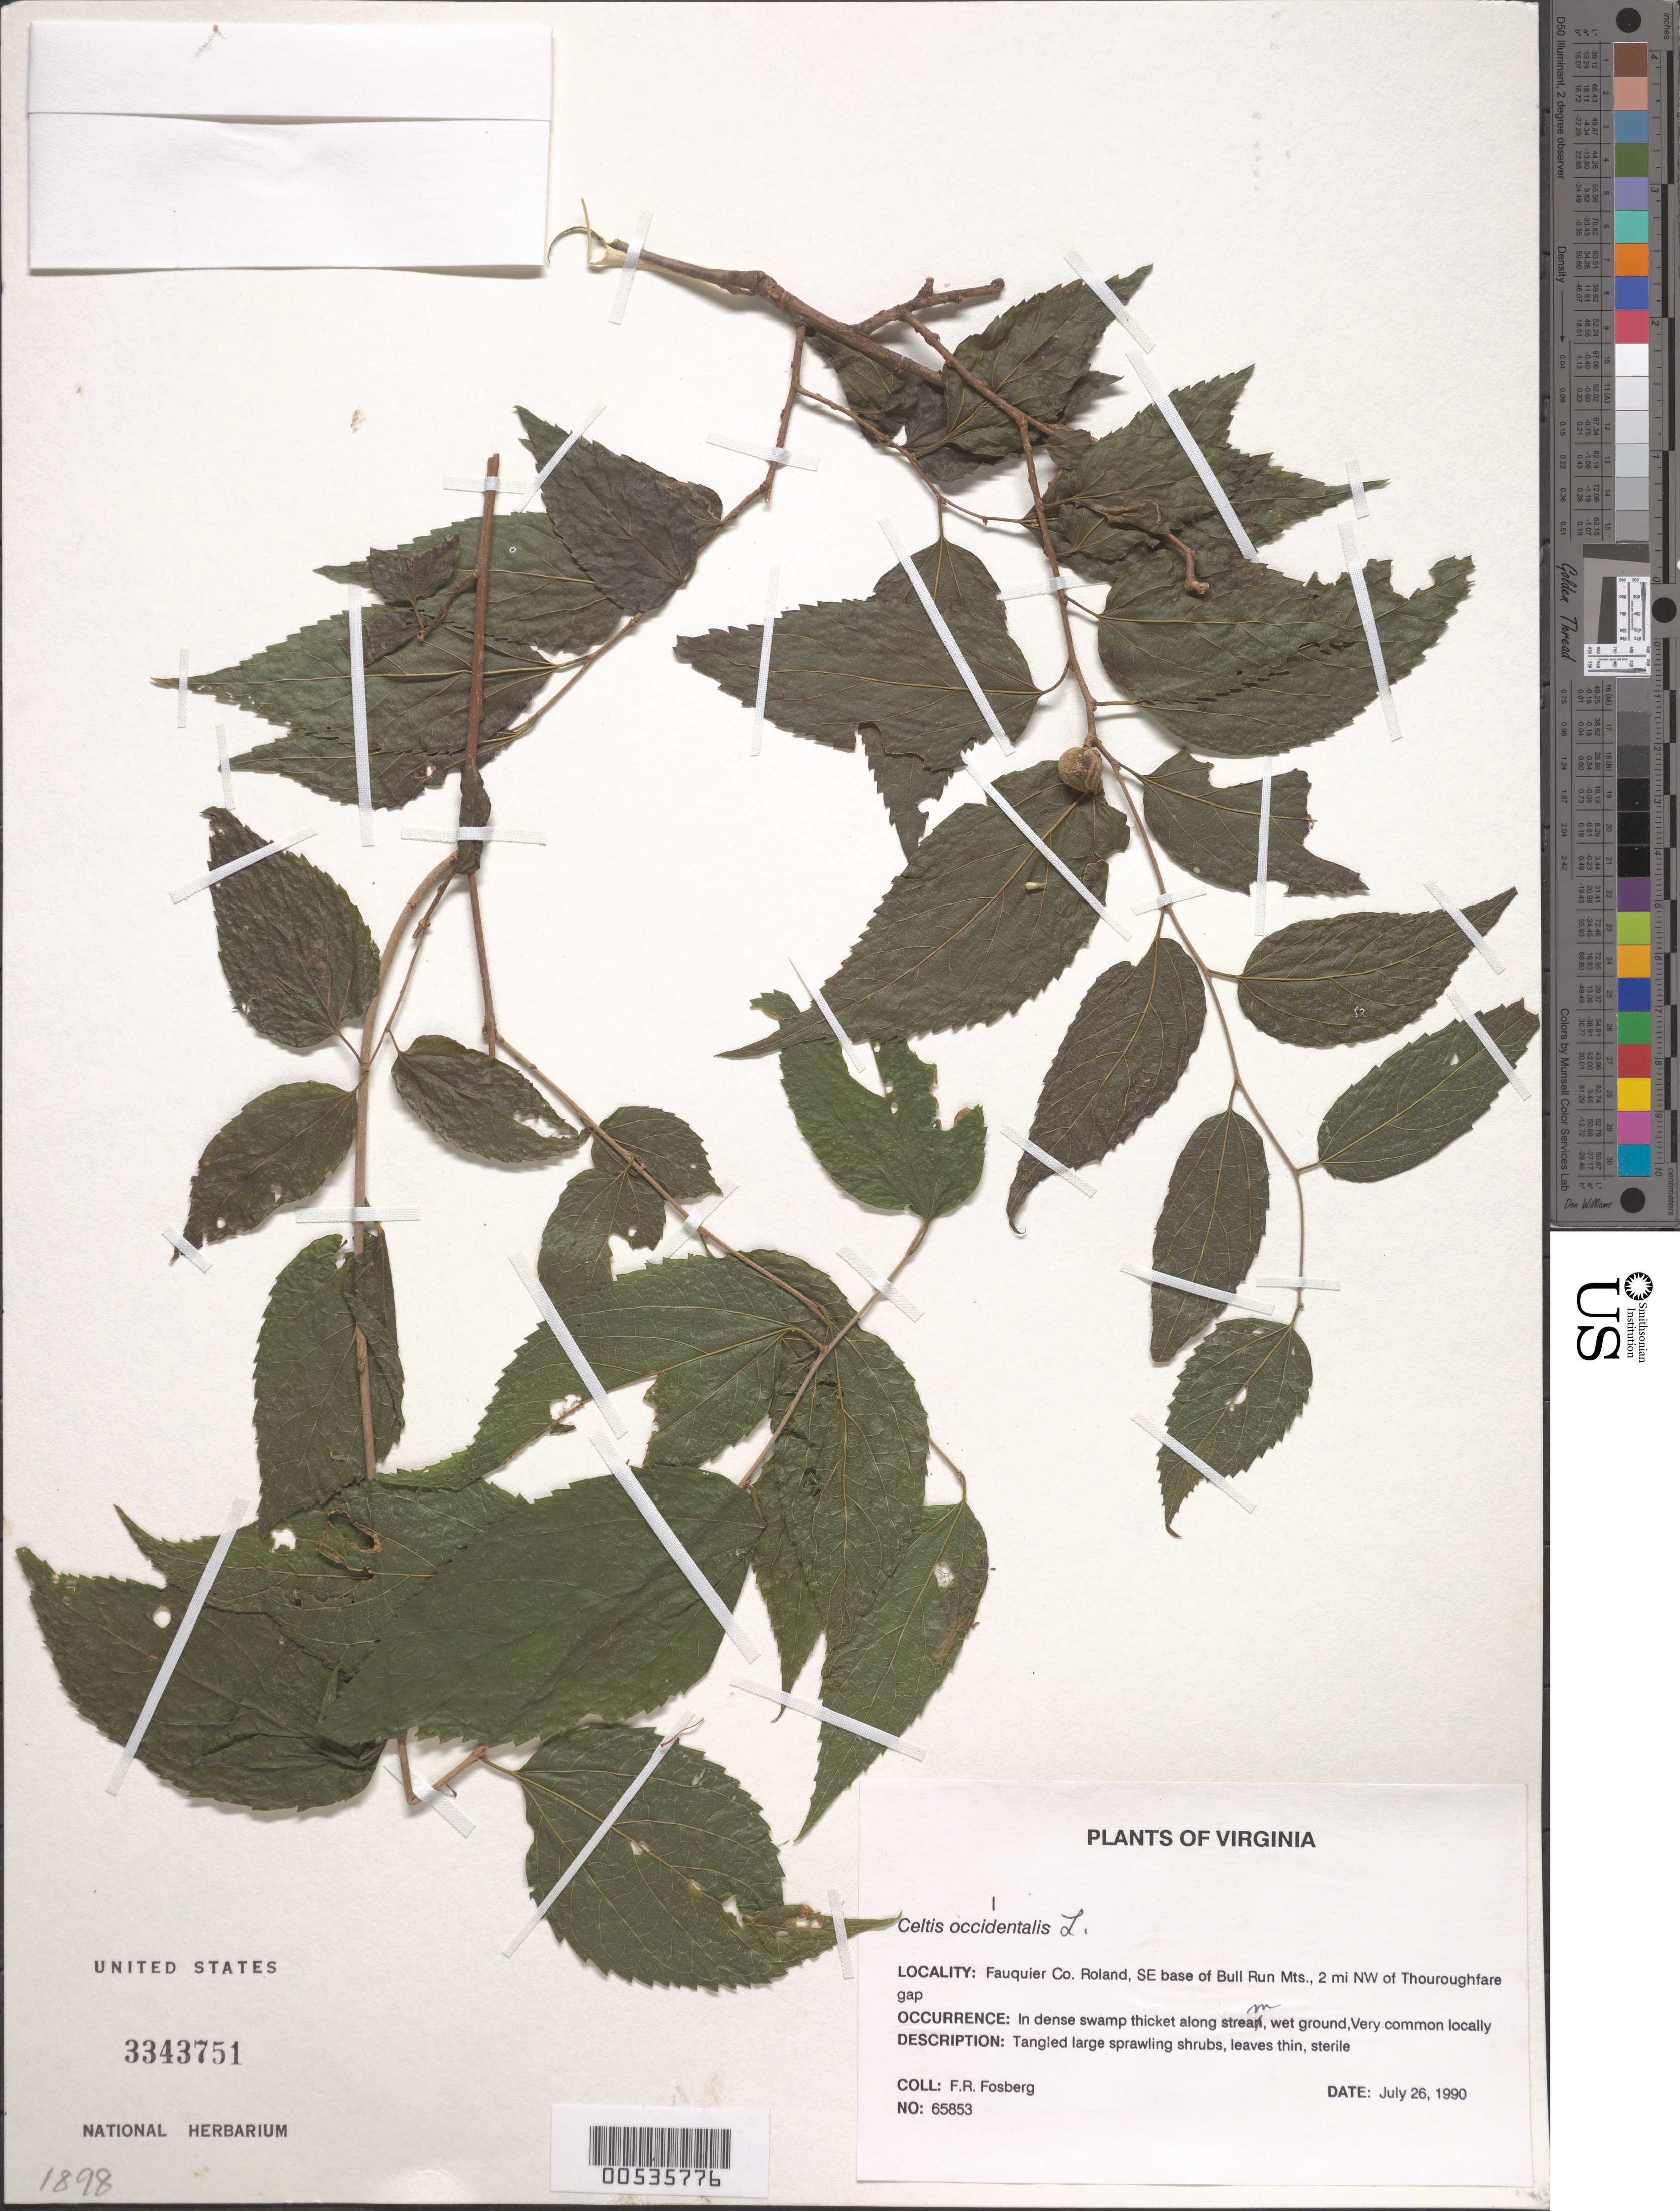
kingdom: Plantae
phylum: Tracheophyta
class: Magnoliopsida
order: Rosales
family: Cannabaceae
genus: Celtis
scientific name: Celtis occidentalis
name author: L.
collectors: F. R. Fosberg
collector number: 65853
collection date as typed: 26 Jul 1990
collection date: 1990-07-26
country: United States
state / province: Virginia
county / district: Fauquier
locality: Roland, SE base of Bull Run Mts., 2 mi NW of Thorofare Gap Bull Run Mts.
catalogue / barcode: US 3343751